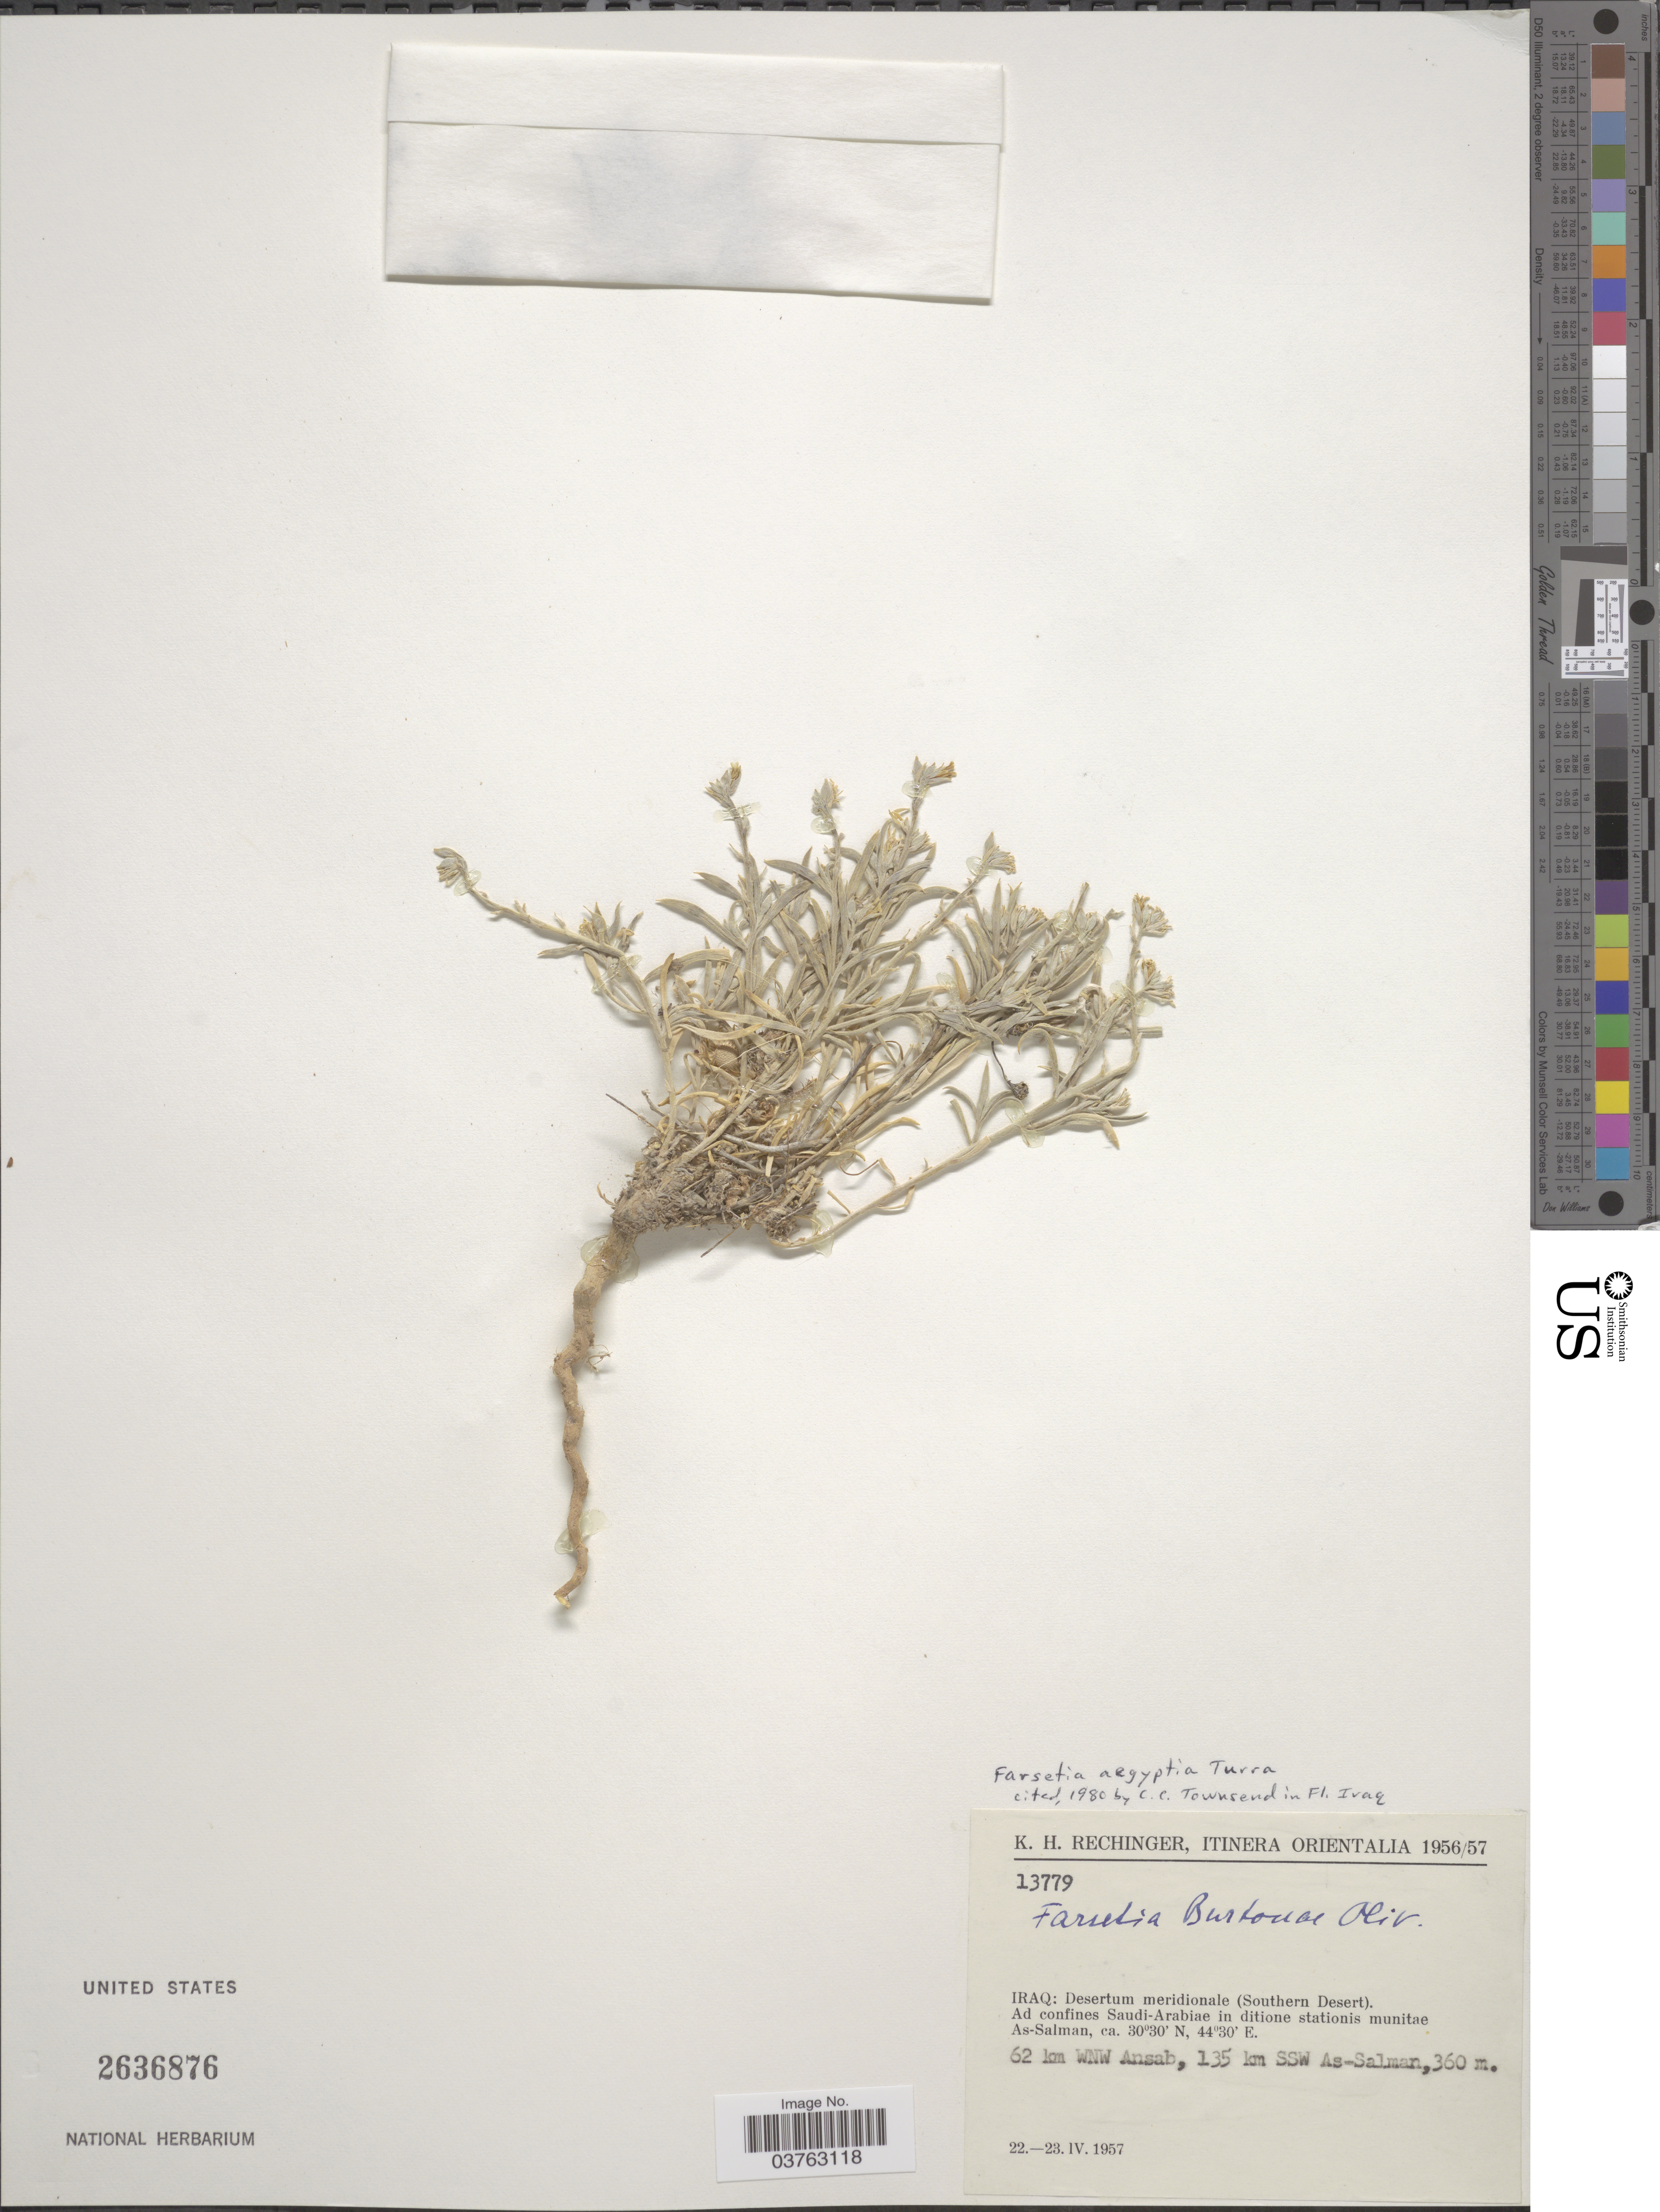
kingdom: Plantae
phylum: Tracheophyta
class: Magnoliopsida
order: Brassicales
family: Brassicaceae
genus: Farsetia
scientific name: Farsetia aegyptia subsp. aegyptia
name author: Turra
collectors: K. H. Rechinger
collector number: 13779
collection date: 1957-04-22/1957-04-23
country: Iraq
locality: Itinera Orientalia. Desertum meridionale (Southern Desert). Ad confines Saudi-Arabiae in ditione stationis munitæ As-Salman. 62 km WNW Ansab, 135 km SSW As-Salman.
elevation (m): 360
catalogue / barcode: US 2636876